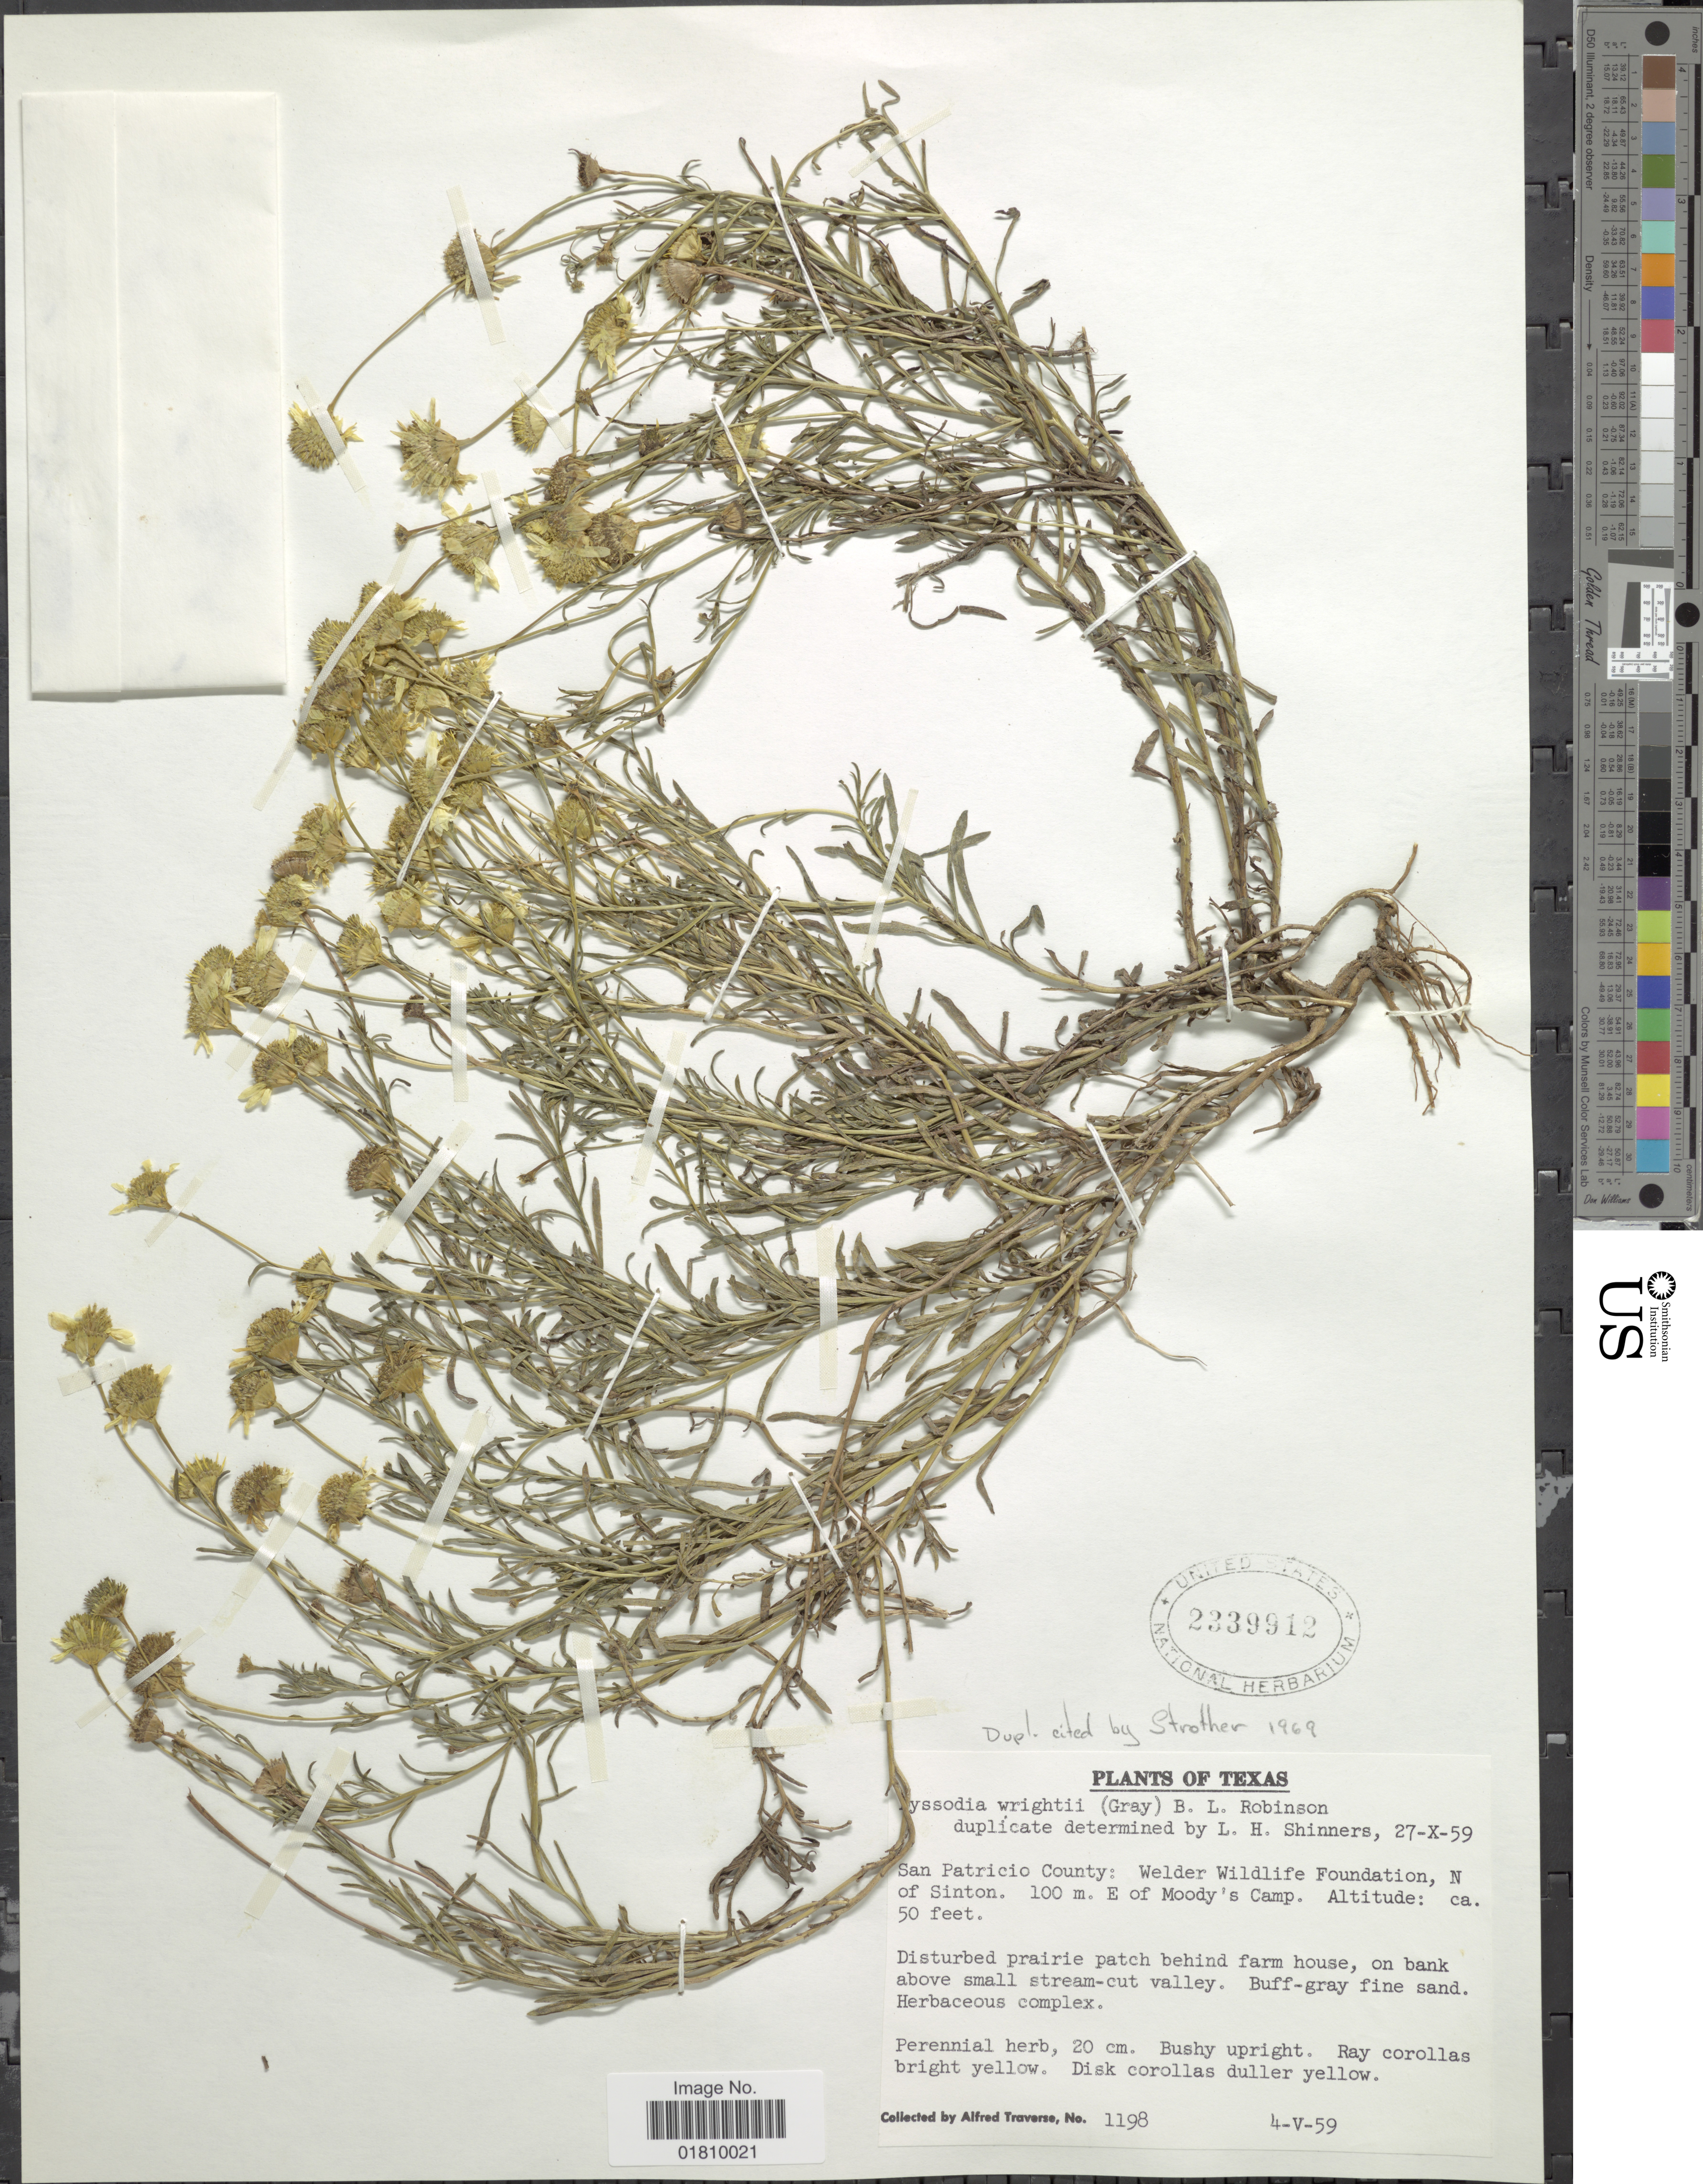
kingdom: Plantae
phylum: Tracheophyta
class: Magnoliopsida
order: Asterales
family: Asteraceae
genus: Thymophylla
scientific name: Thymophylla tenuiloba var. wrightii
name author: (A. Gray) Strother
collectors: A. Traverse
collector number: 1198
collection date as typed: Transcribed d/m/y: 4/5/59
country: United States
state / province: Texas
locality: San patricio County: Welder Wildlife Foundation, N of Sinton, 100 m. E. of Moody's Camp, disturbed prarier patch behind farm house, on bank above small stream-cut valley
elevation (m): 15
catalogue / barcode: US 2339912